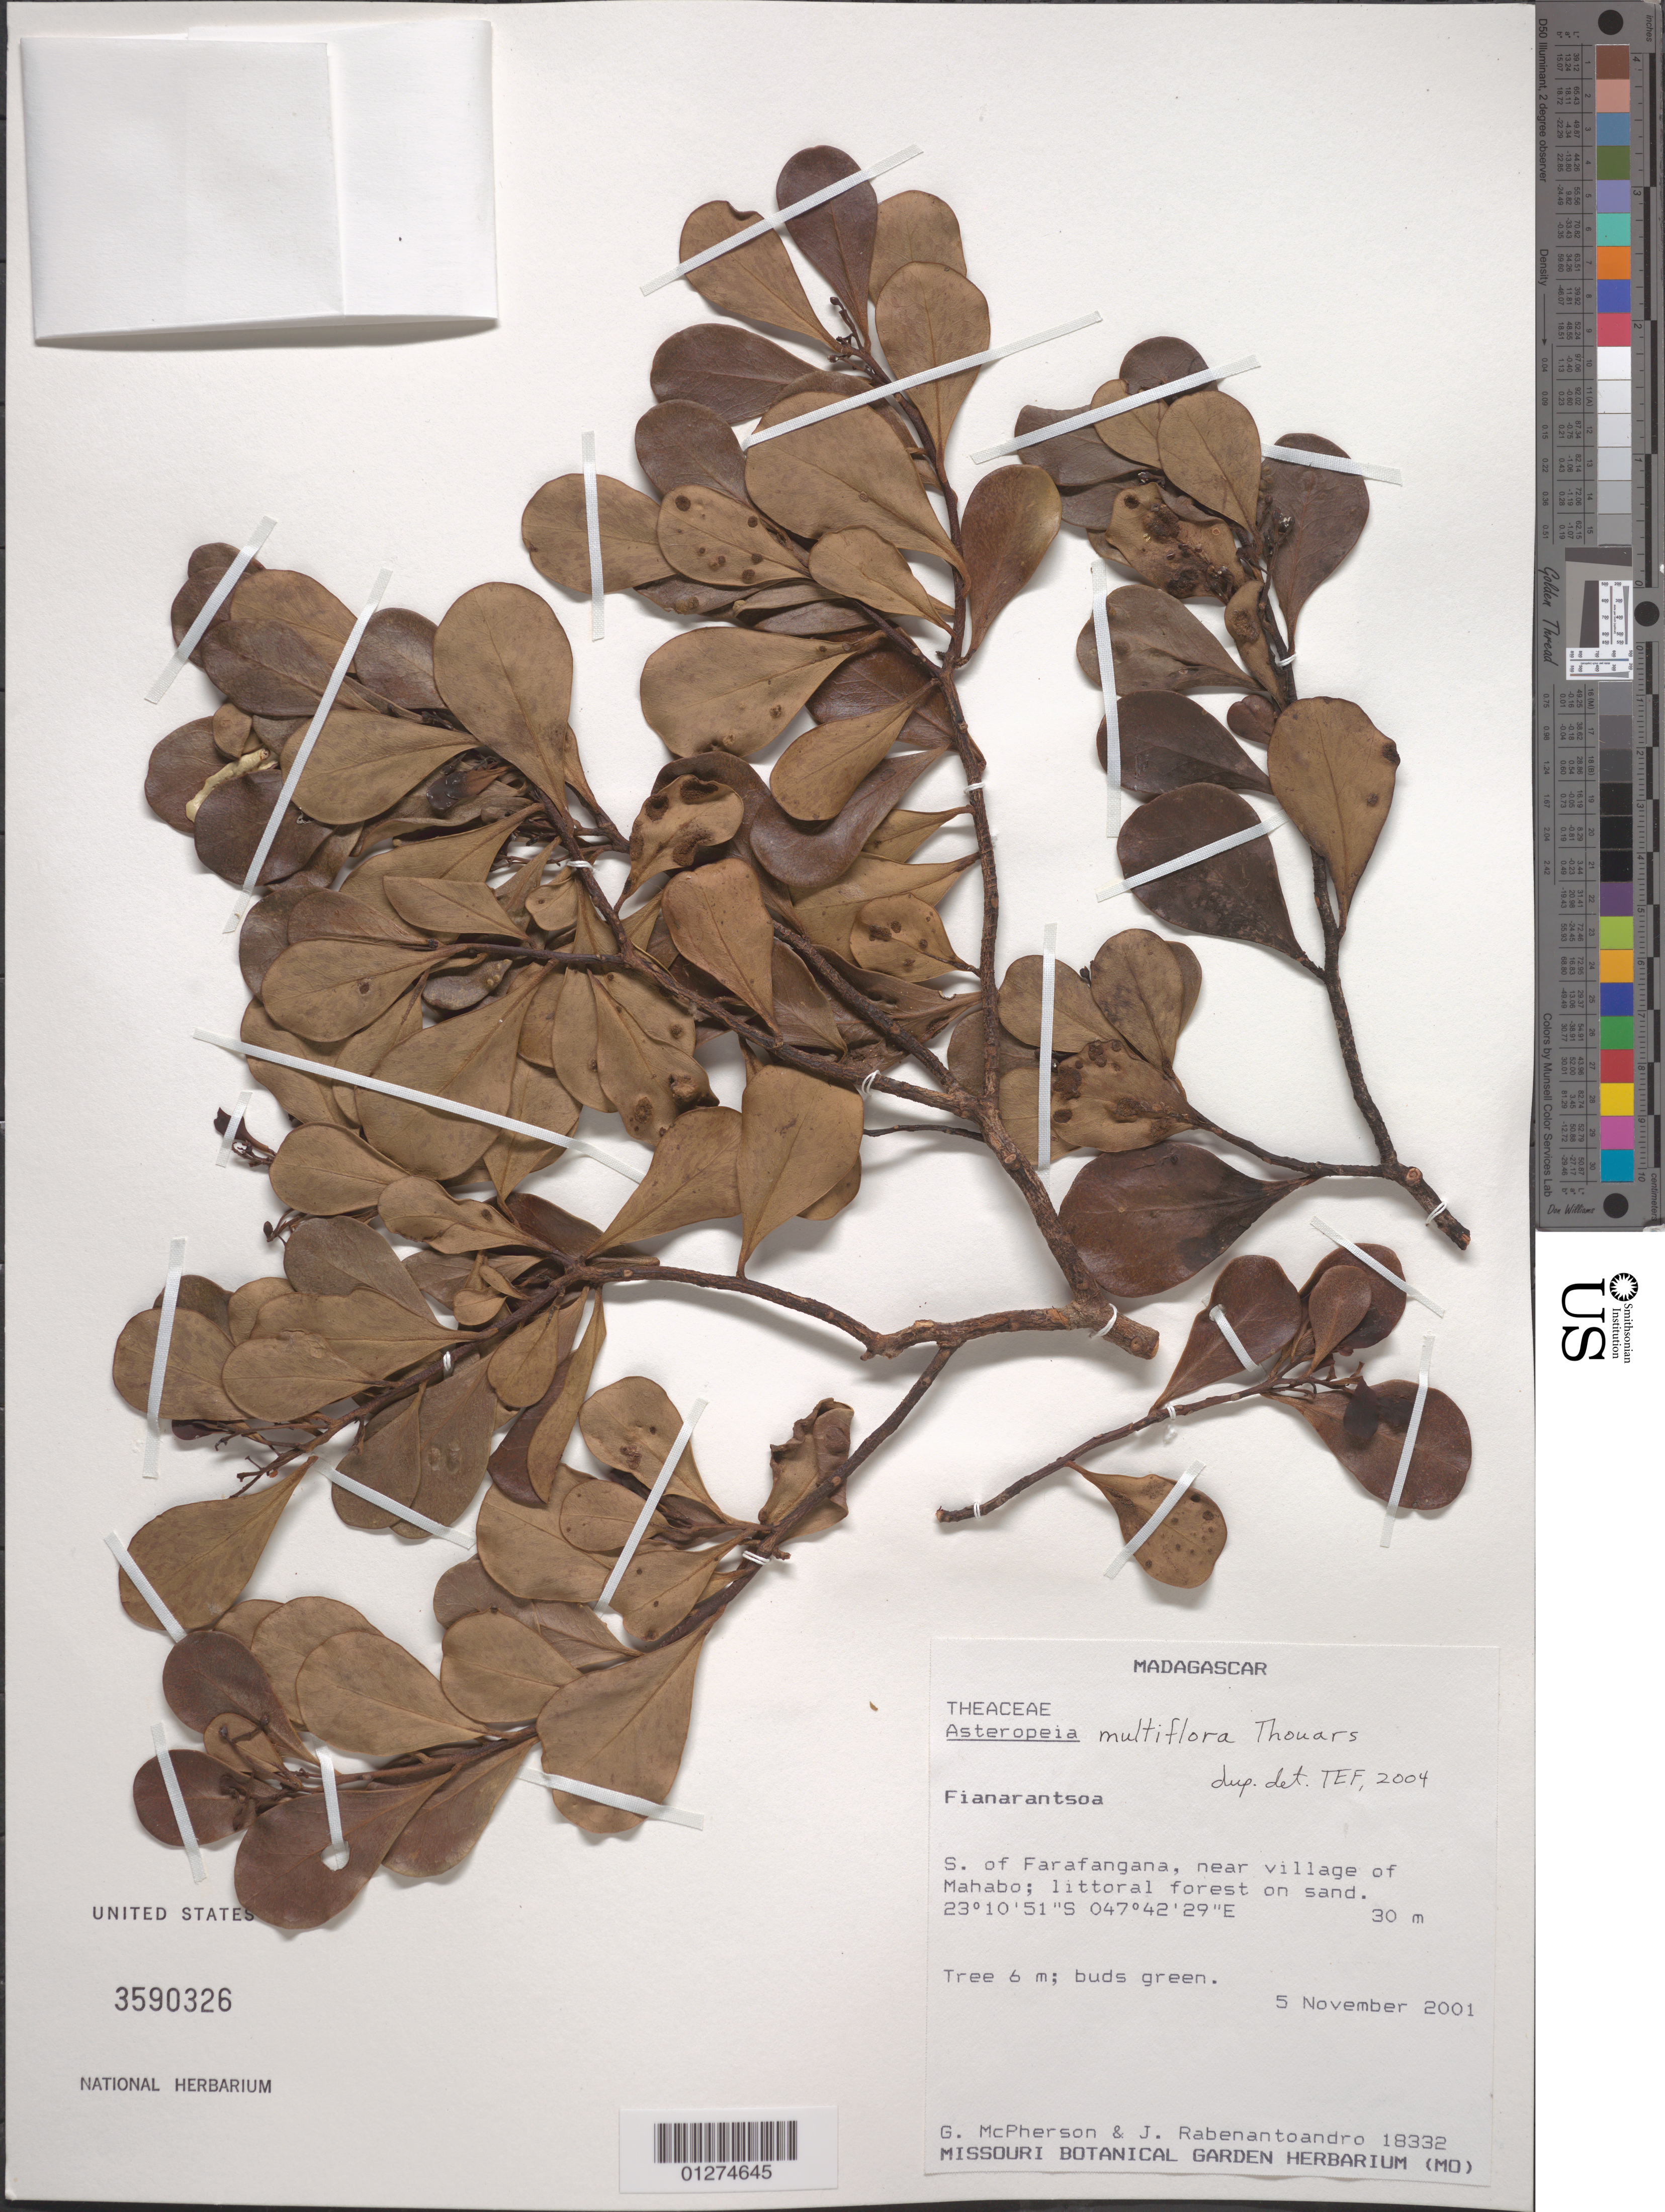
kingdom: Plantae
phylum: Tracheophyta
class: Magnoliopsida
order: Caryophyllales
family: Asteropeiaceae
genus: Asteropeia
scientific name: Asteropeia multiflora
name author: Thouars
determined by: F, T. E.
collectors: G. D. McPherson & J. Rabenantoandro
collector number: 18332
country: Madagascar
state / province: Atsimo-Atsinanana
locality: S of Farafangana, near village of Mahabo.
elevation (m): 30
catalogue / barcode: US 3590326